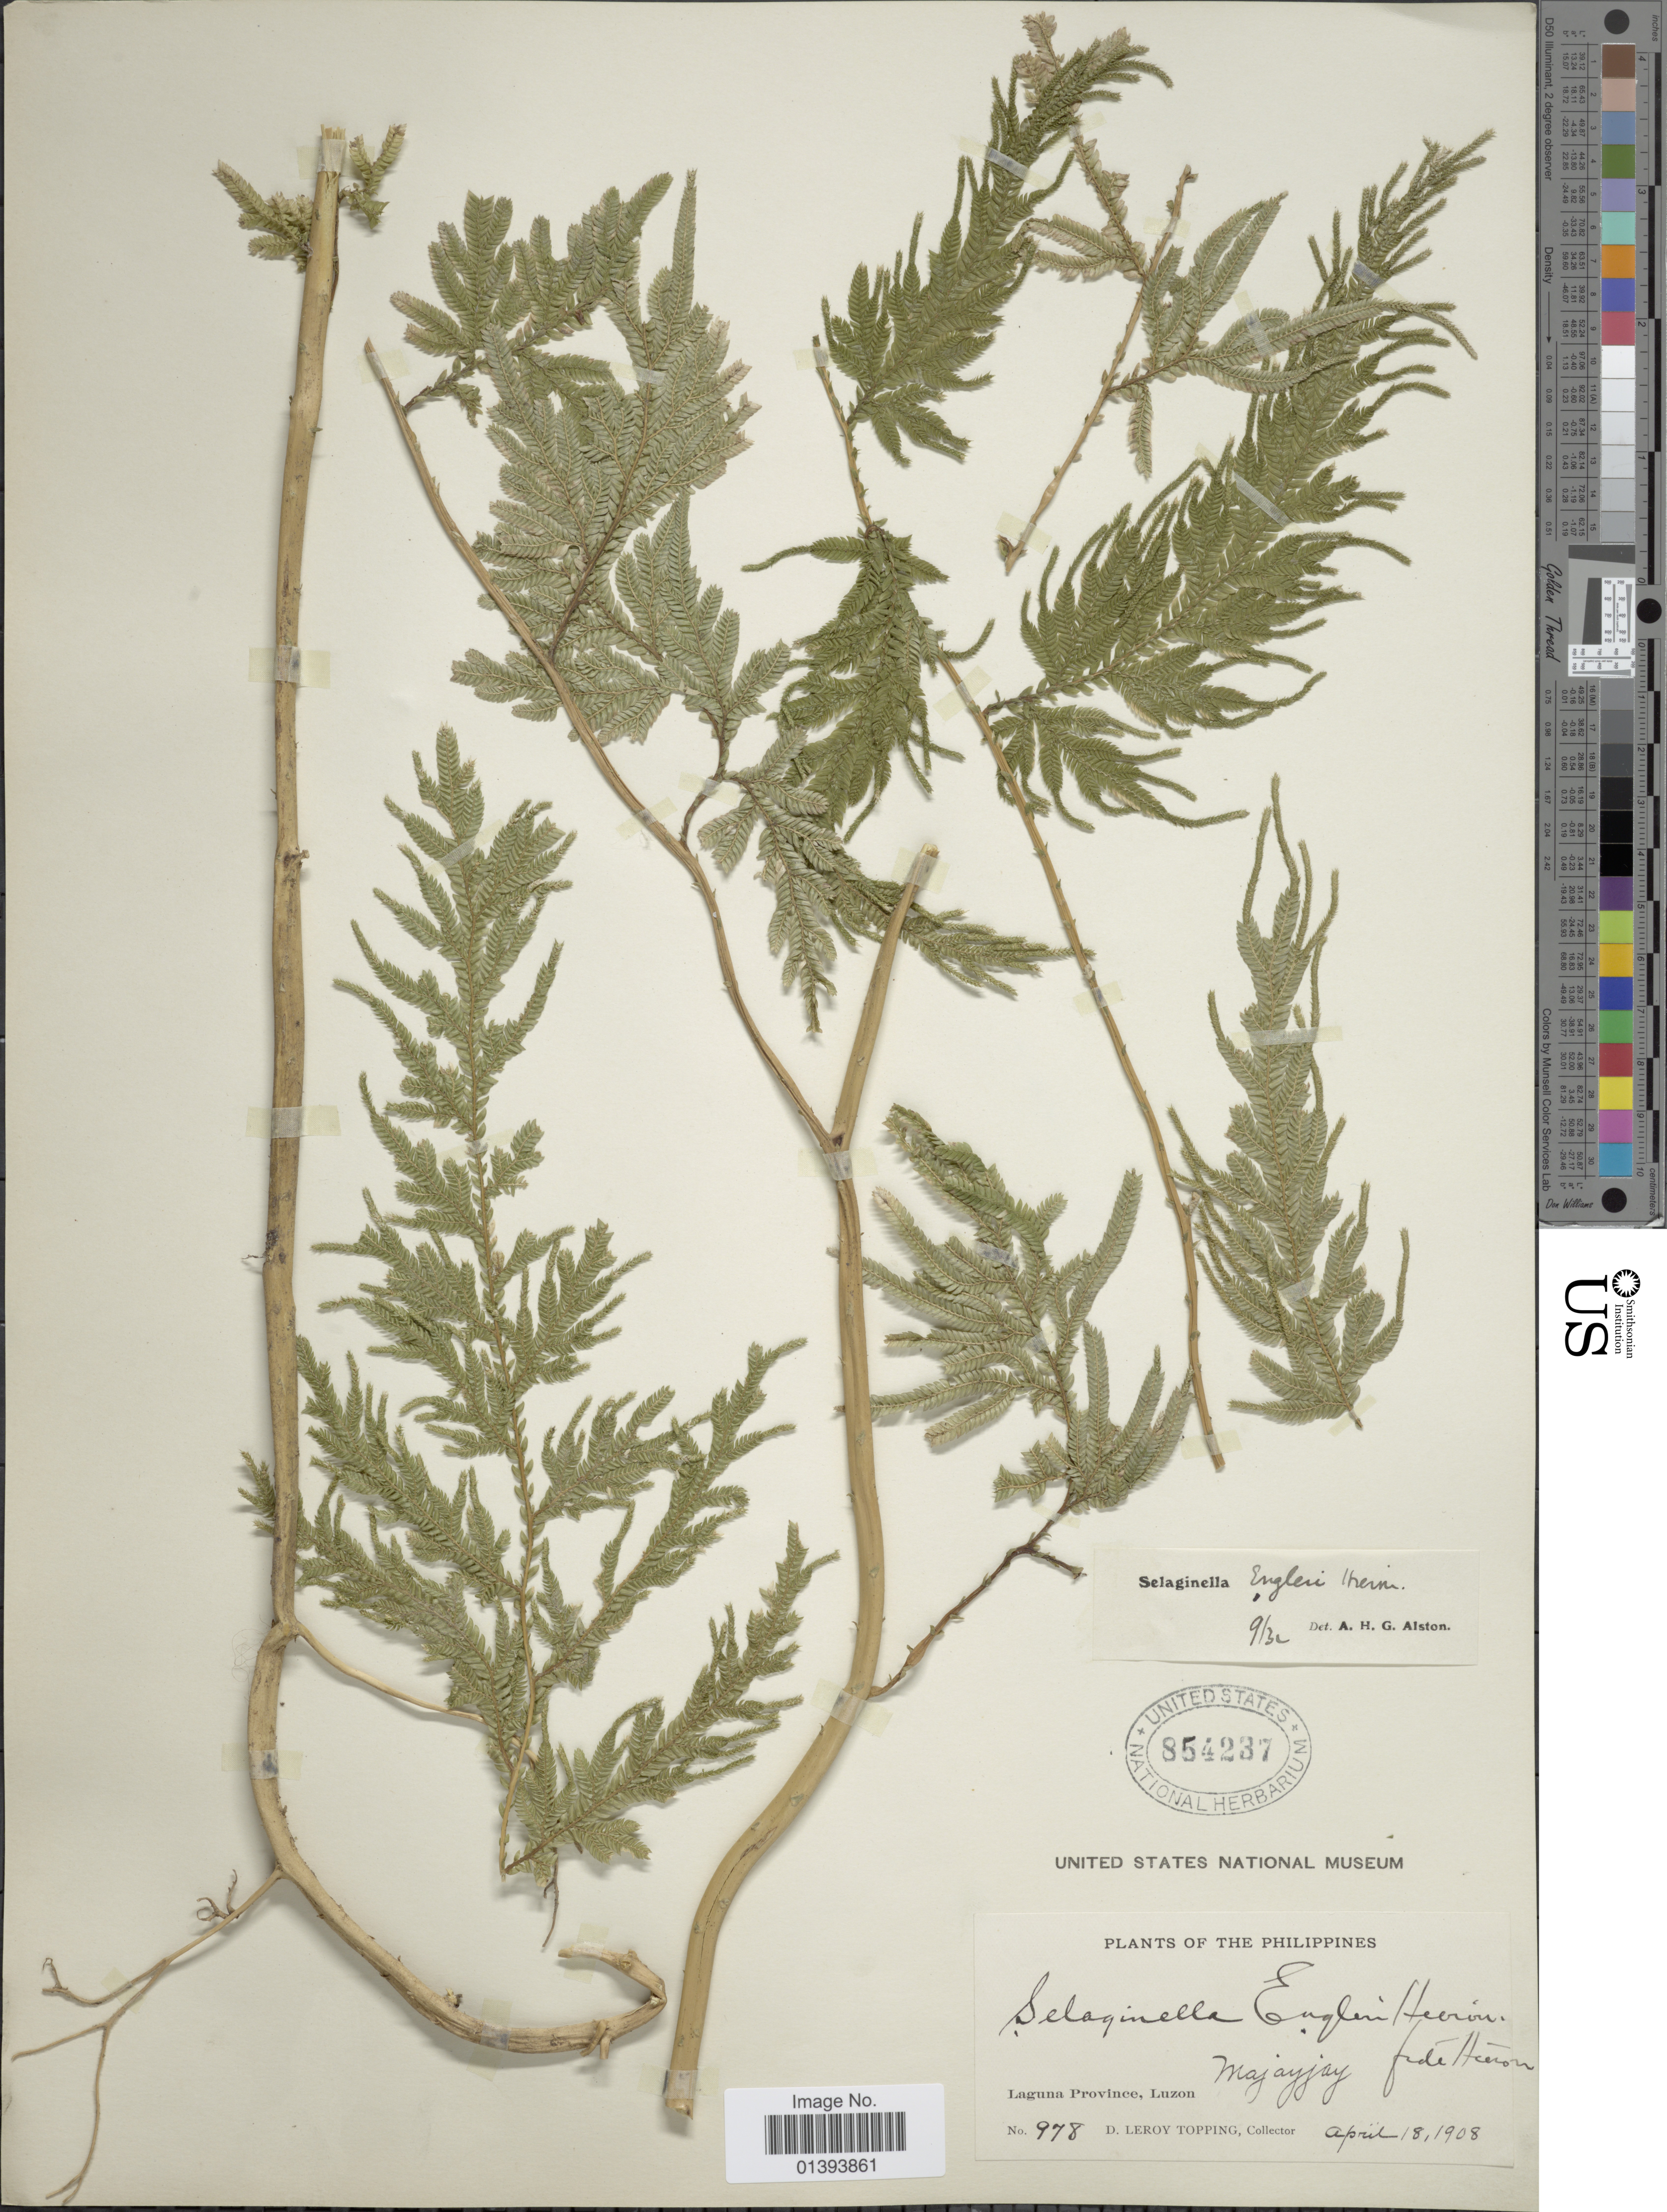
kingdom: Plantae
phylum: Tracheophyta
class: Lycopodiopsida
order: Selaginellales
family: Selaginellaceae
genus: Selaginella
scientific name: Selaginella engleri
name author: Hieron.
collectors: D. L. Topping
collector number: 978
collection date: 1908-04-18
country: Philippines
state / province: Central Luzon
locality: Laguna Province, Luzon, Majayjay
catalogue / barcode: US 854237